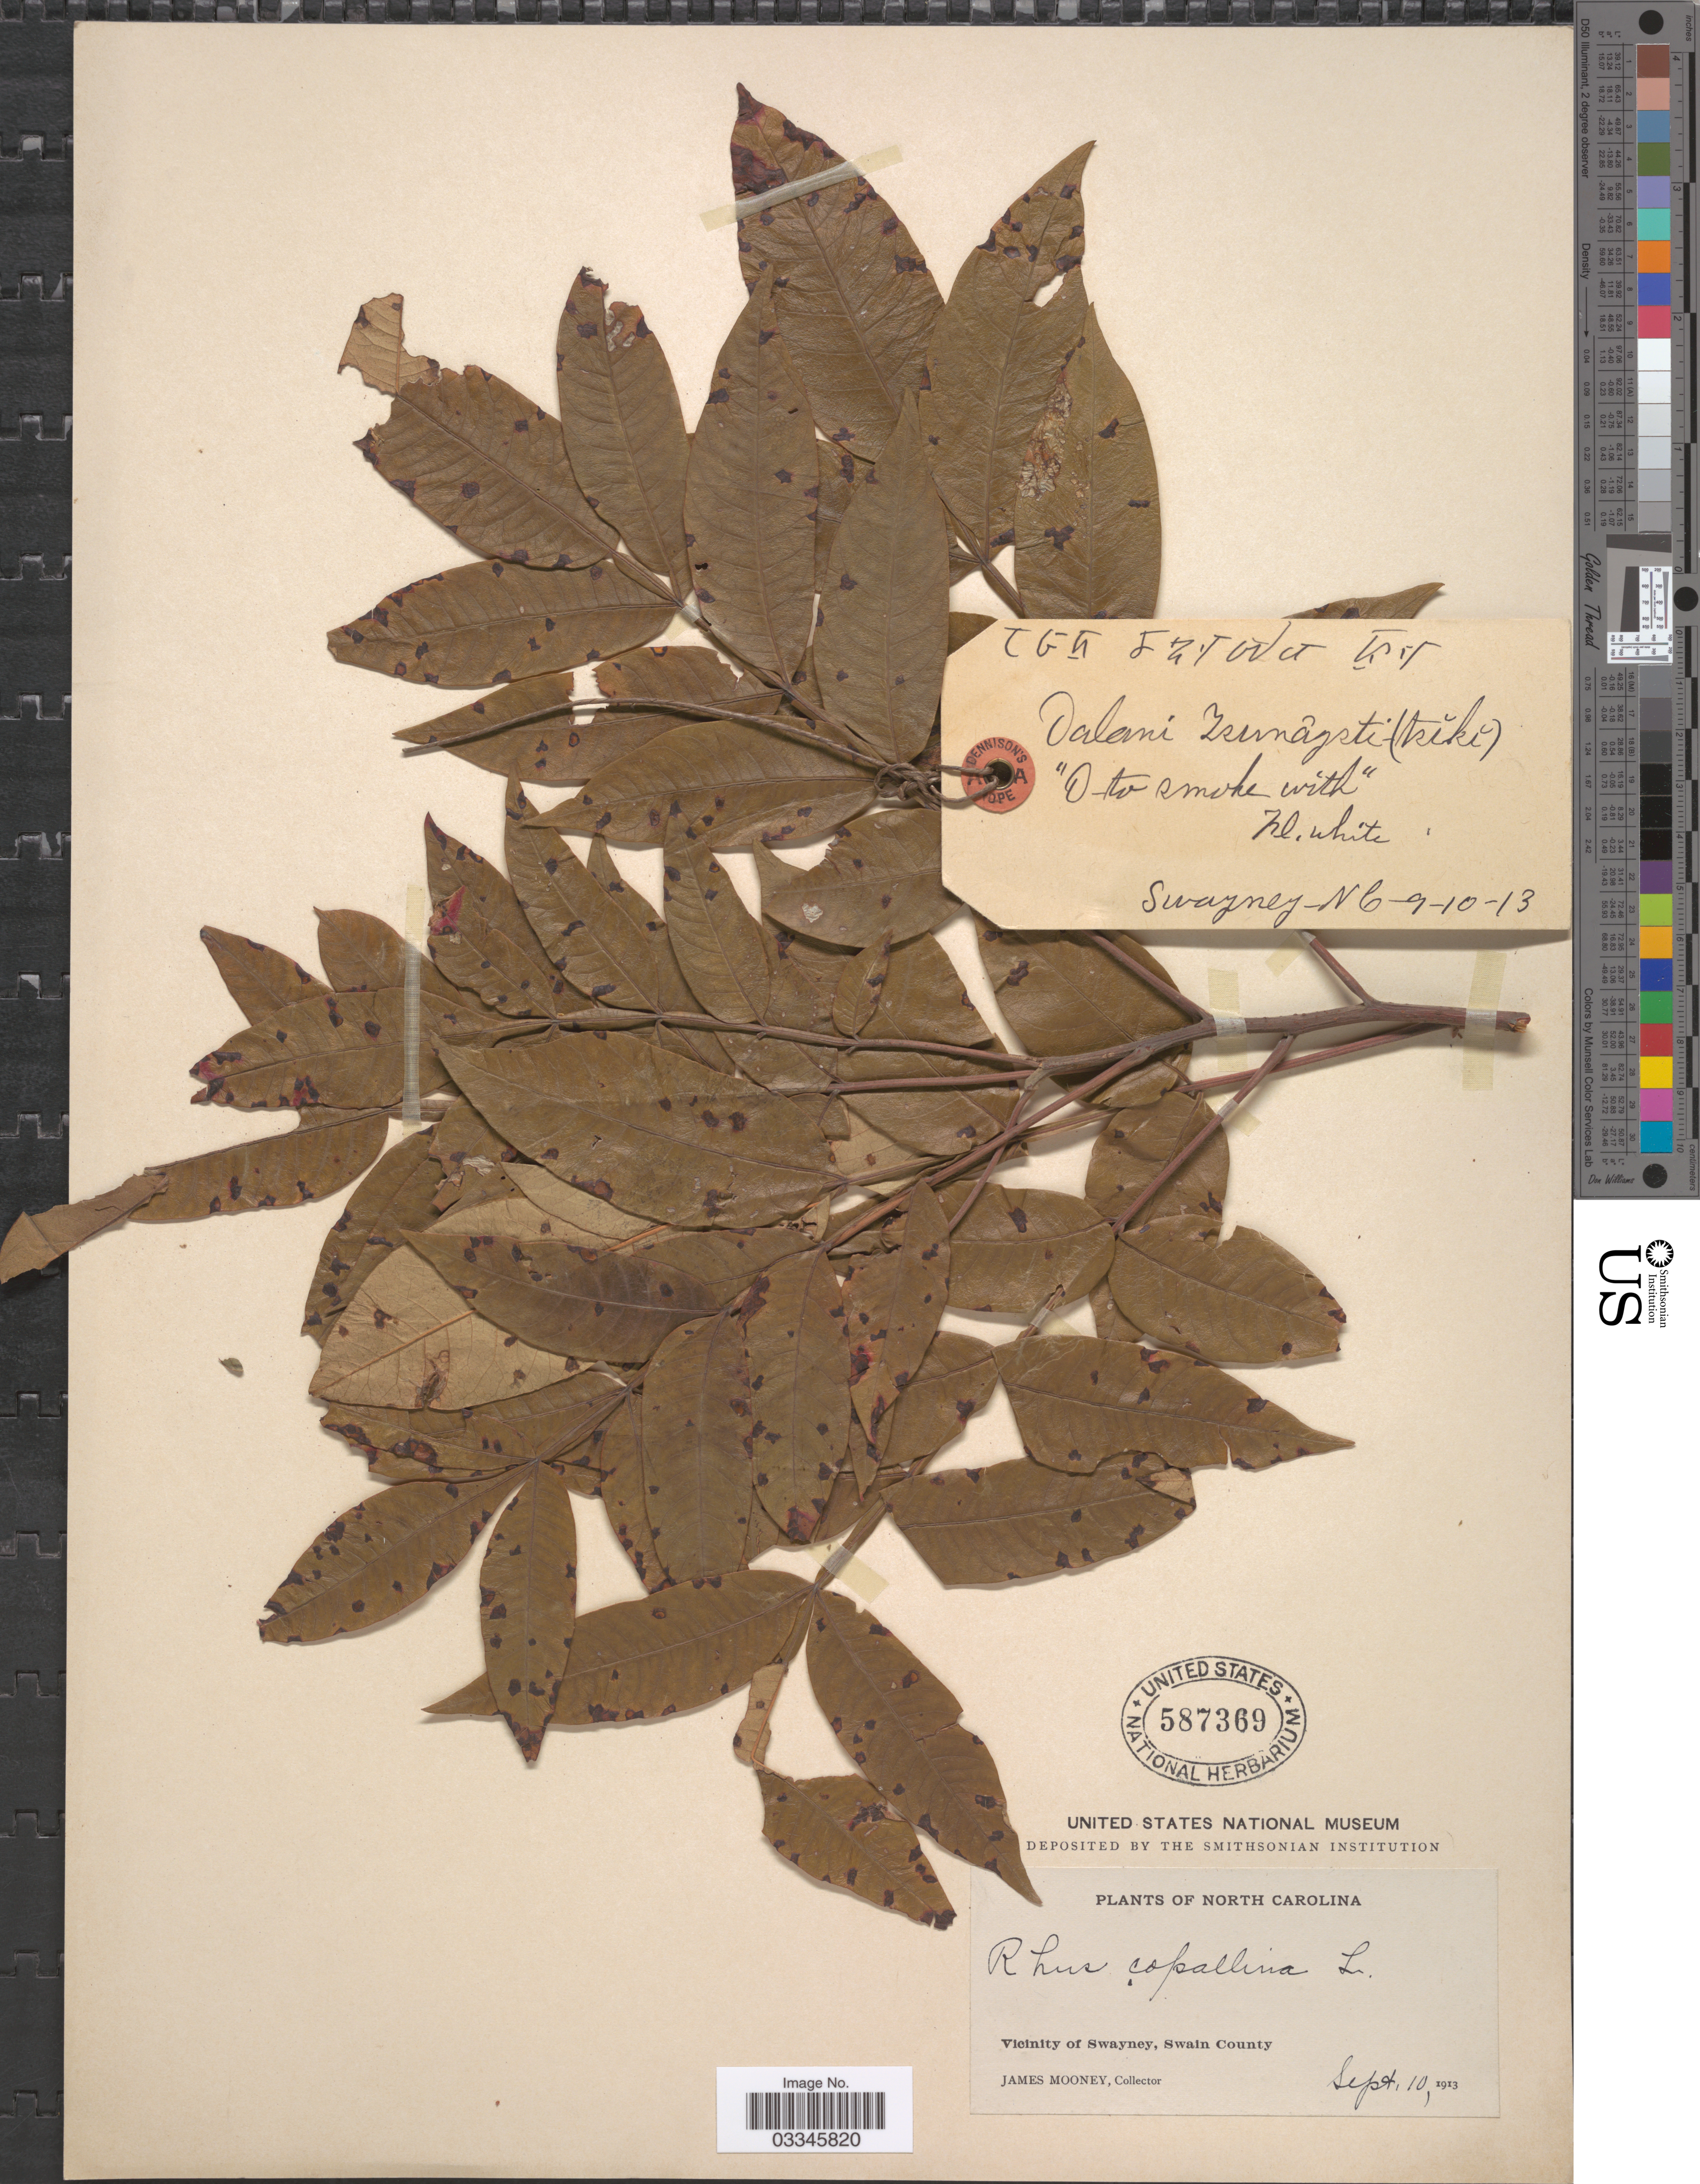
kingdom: Plantae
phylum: Tracheophyta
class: Magnoliopsida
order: Sapindales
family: Anacardiaceae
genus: Rhus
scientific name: Rhus copallinum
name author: L.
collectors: J. Mooney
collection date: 1913-09-10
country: United States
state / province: North Carolina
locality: Vicinity of Swayney, Swain County.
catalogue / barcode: US 587369